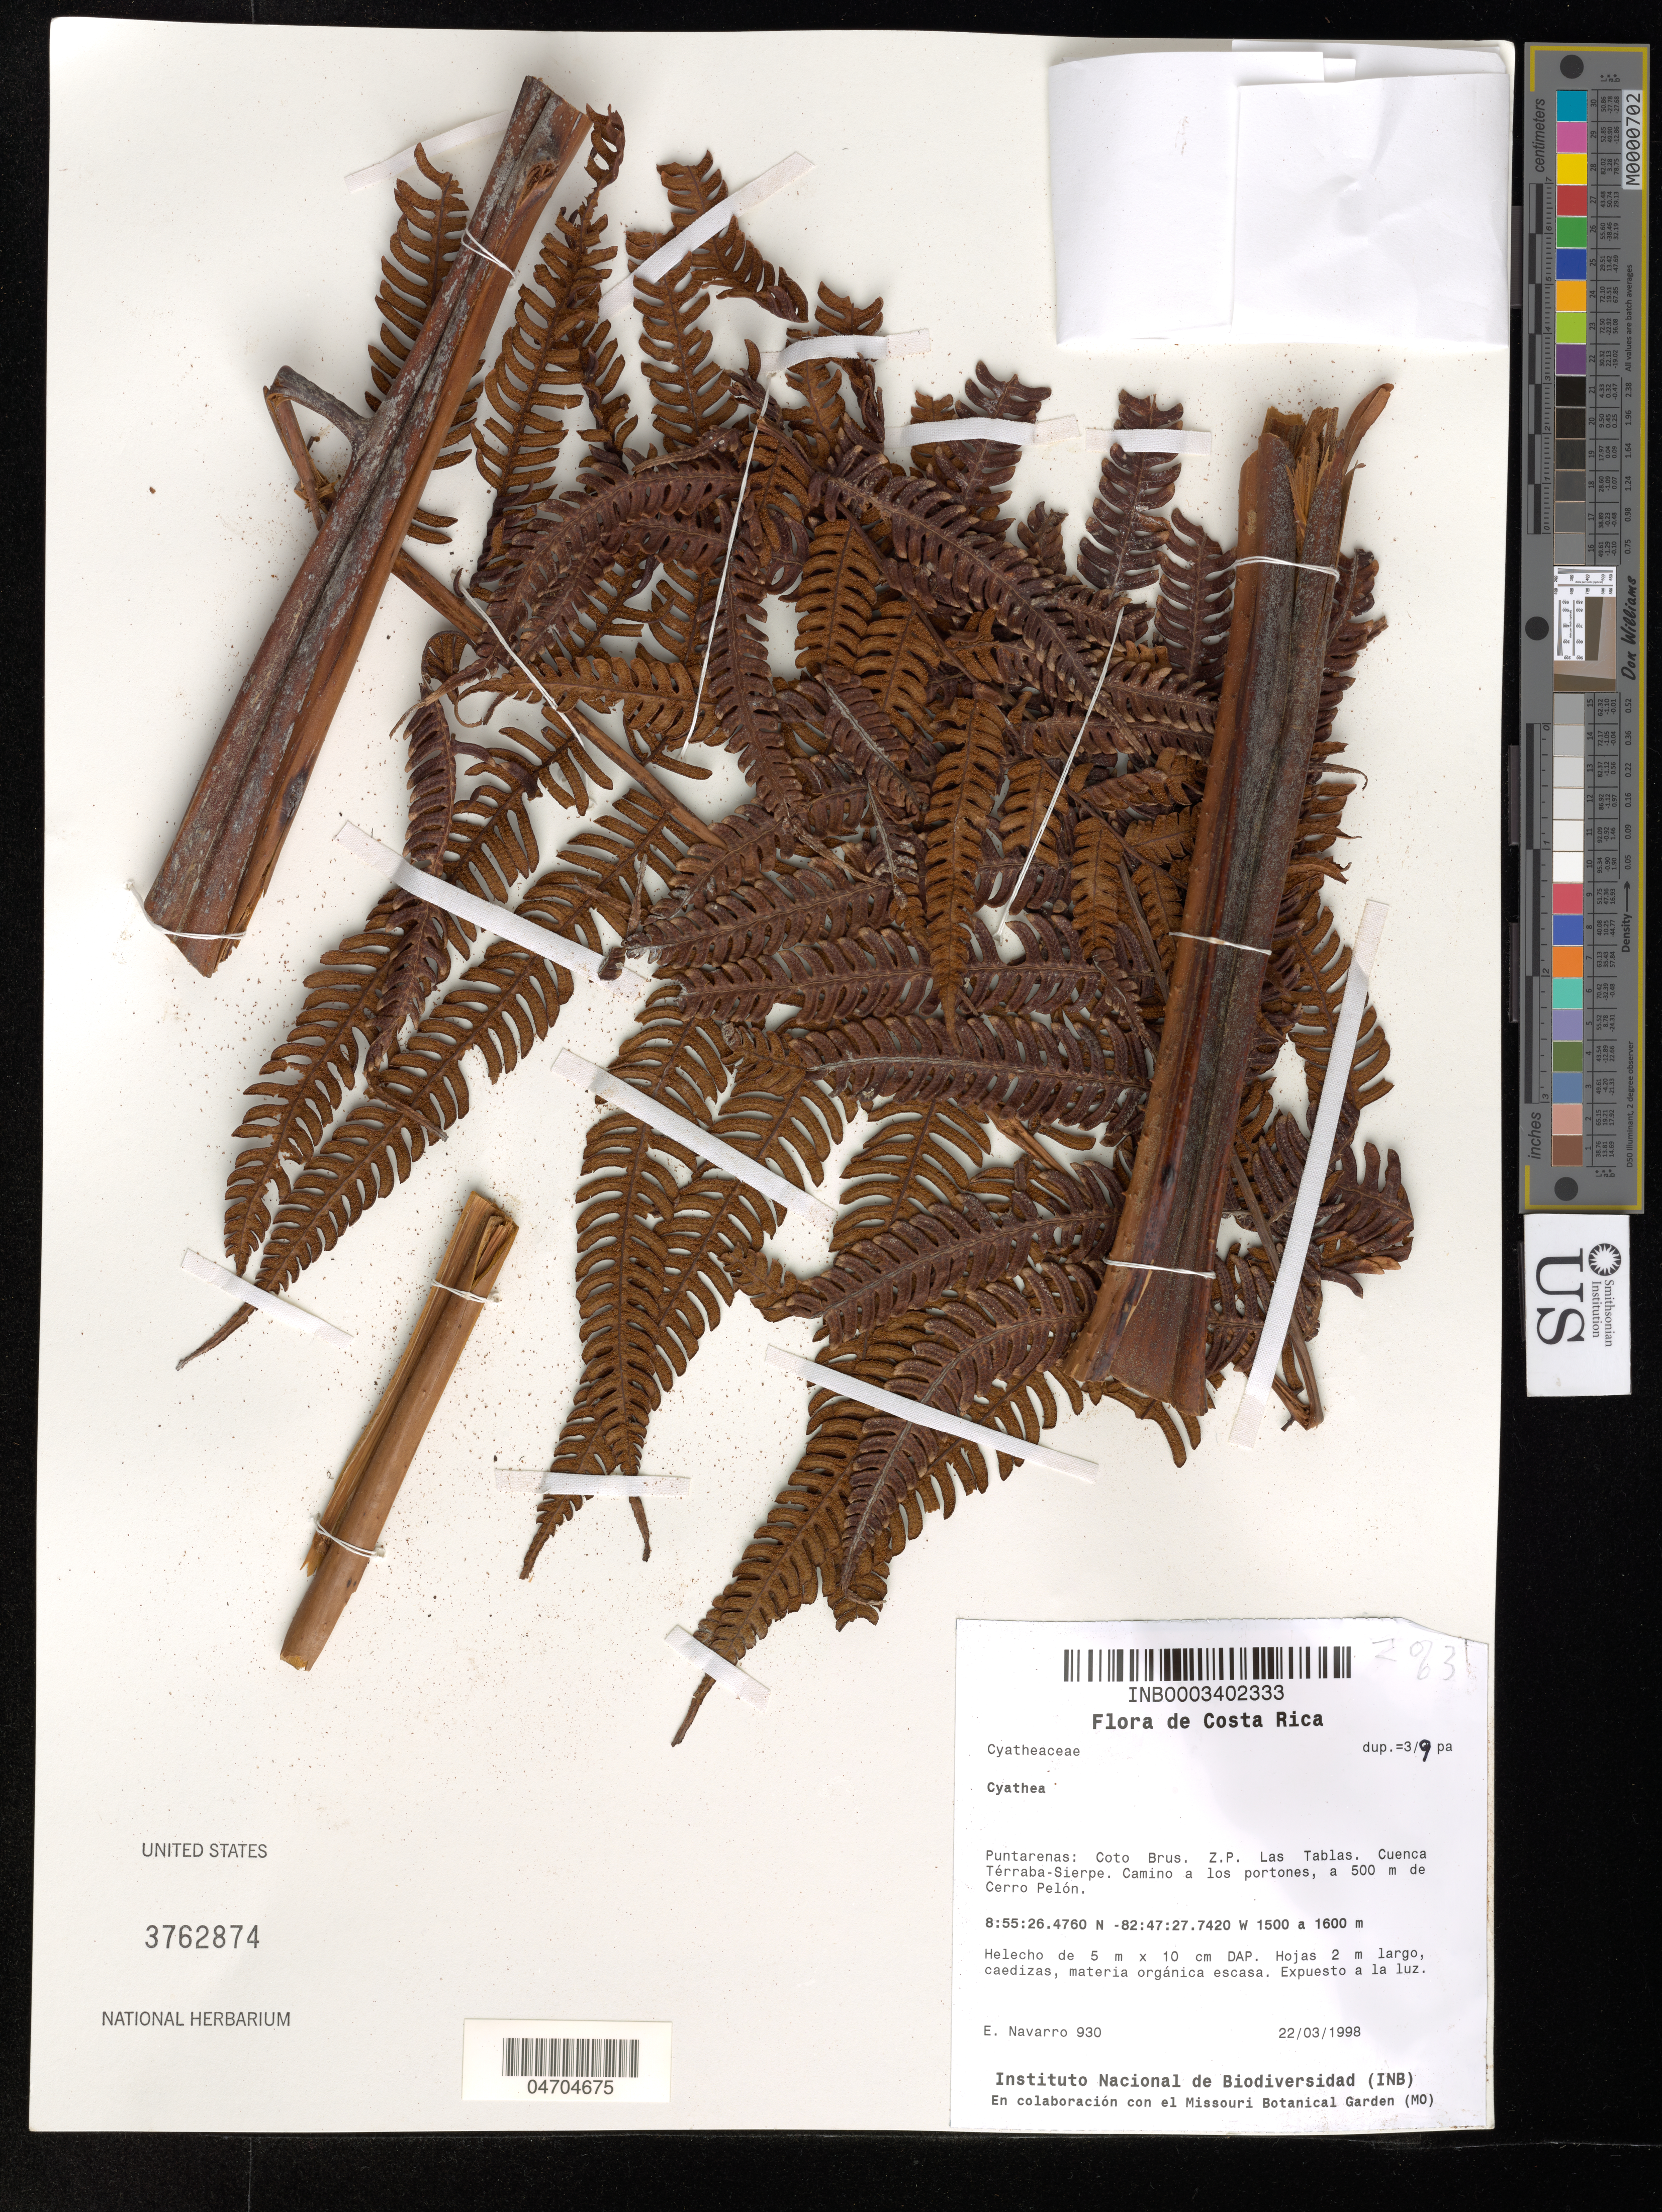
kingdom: Plantae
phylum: Tracheophyta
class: Polypodiopsida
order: Cyatheales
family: Cyatheaceae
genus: Cyathea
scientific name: Cyathea sp.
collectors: E. Navarro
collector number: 930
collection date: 1998-03-22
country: Costa Rica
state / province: Puntarenas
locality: Coto Brus. Z. P. Las Tablas. Cuenca Térraba-Sierpe. Camino a los portones, a 500 m de Cerro Pelón.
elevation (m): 1500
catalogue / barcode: US 3762874